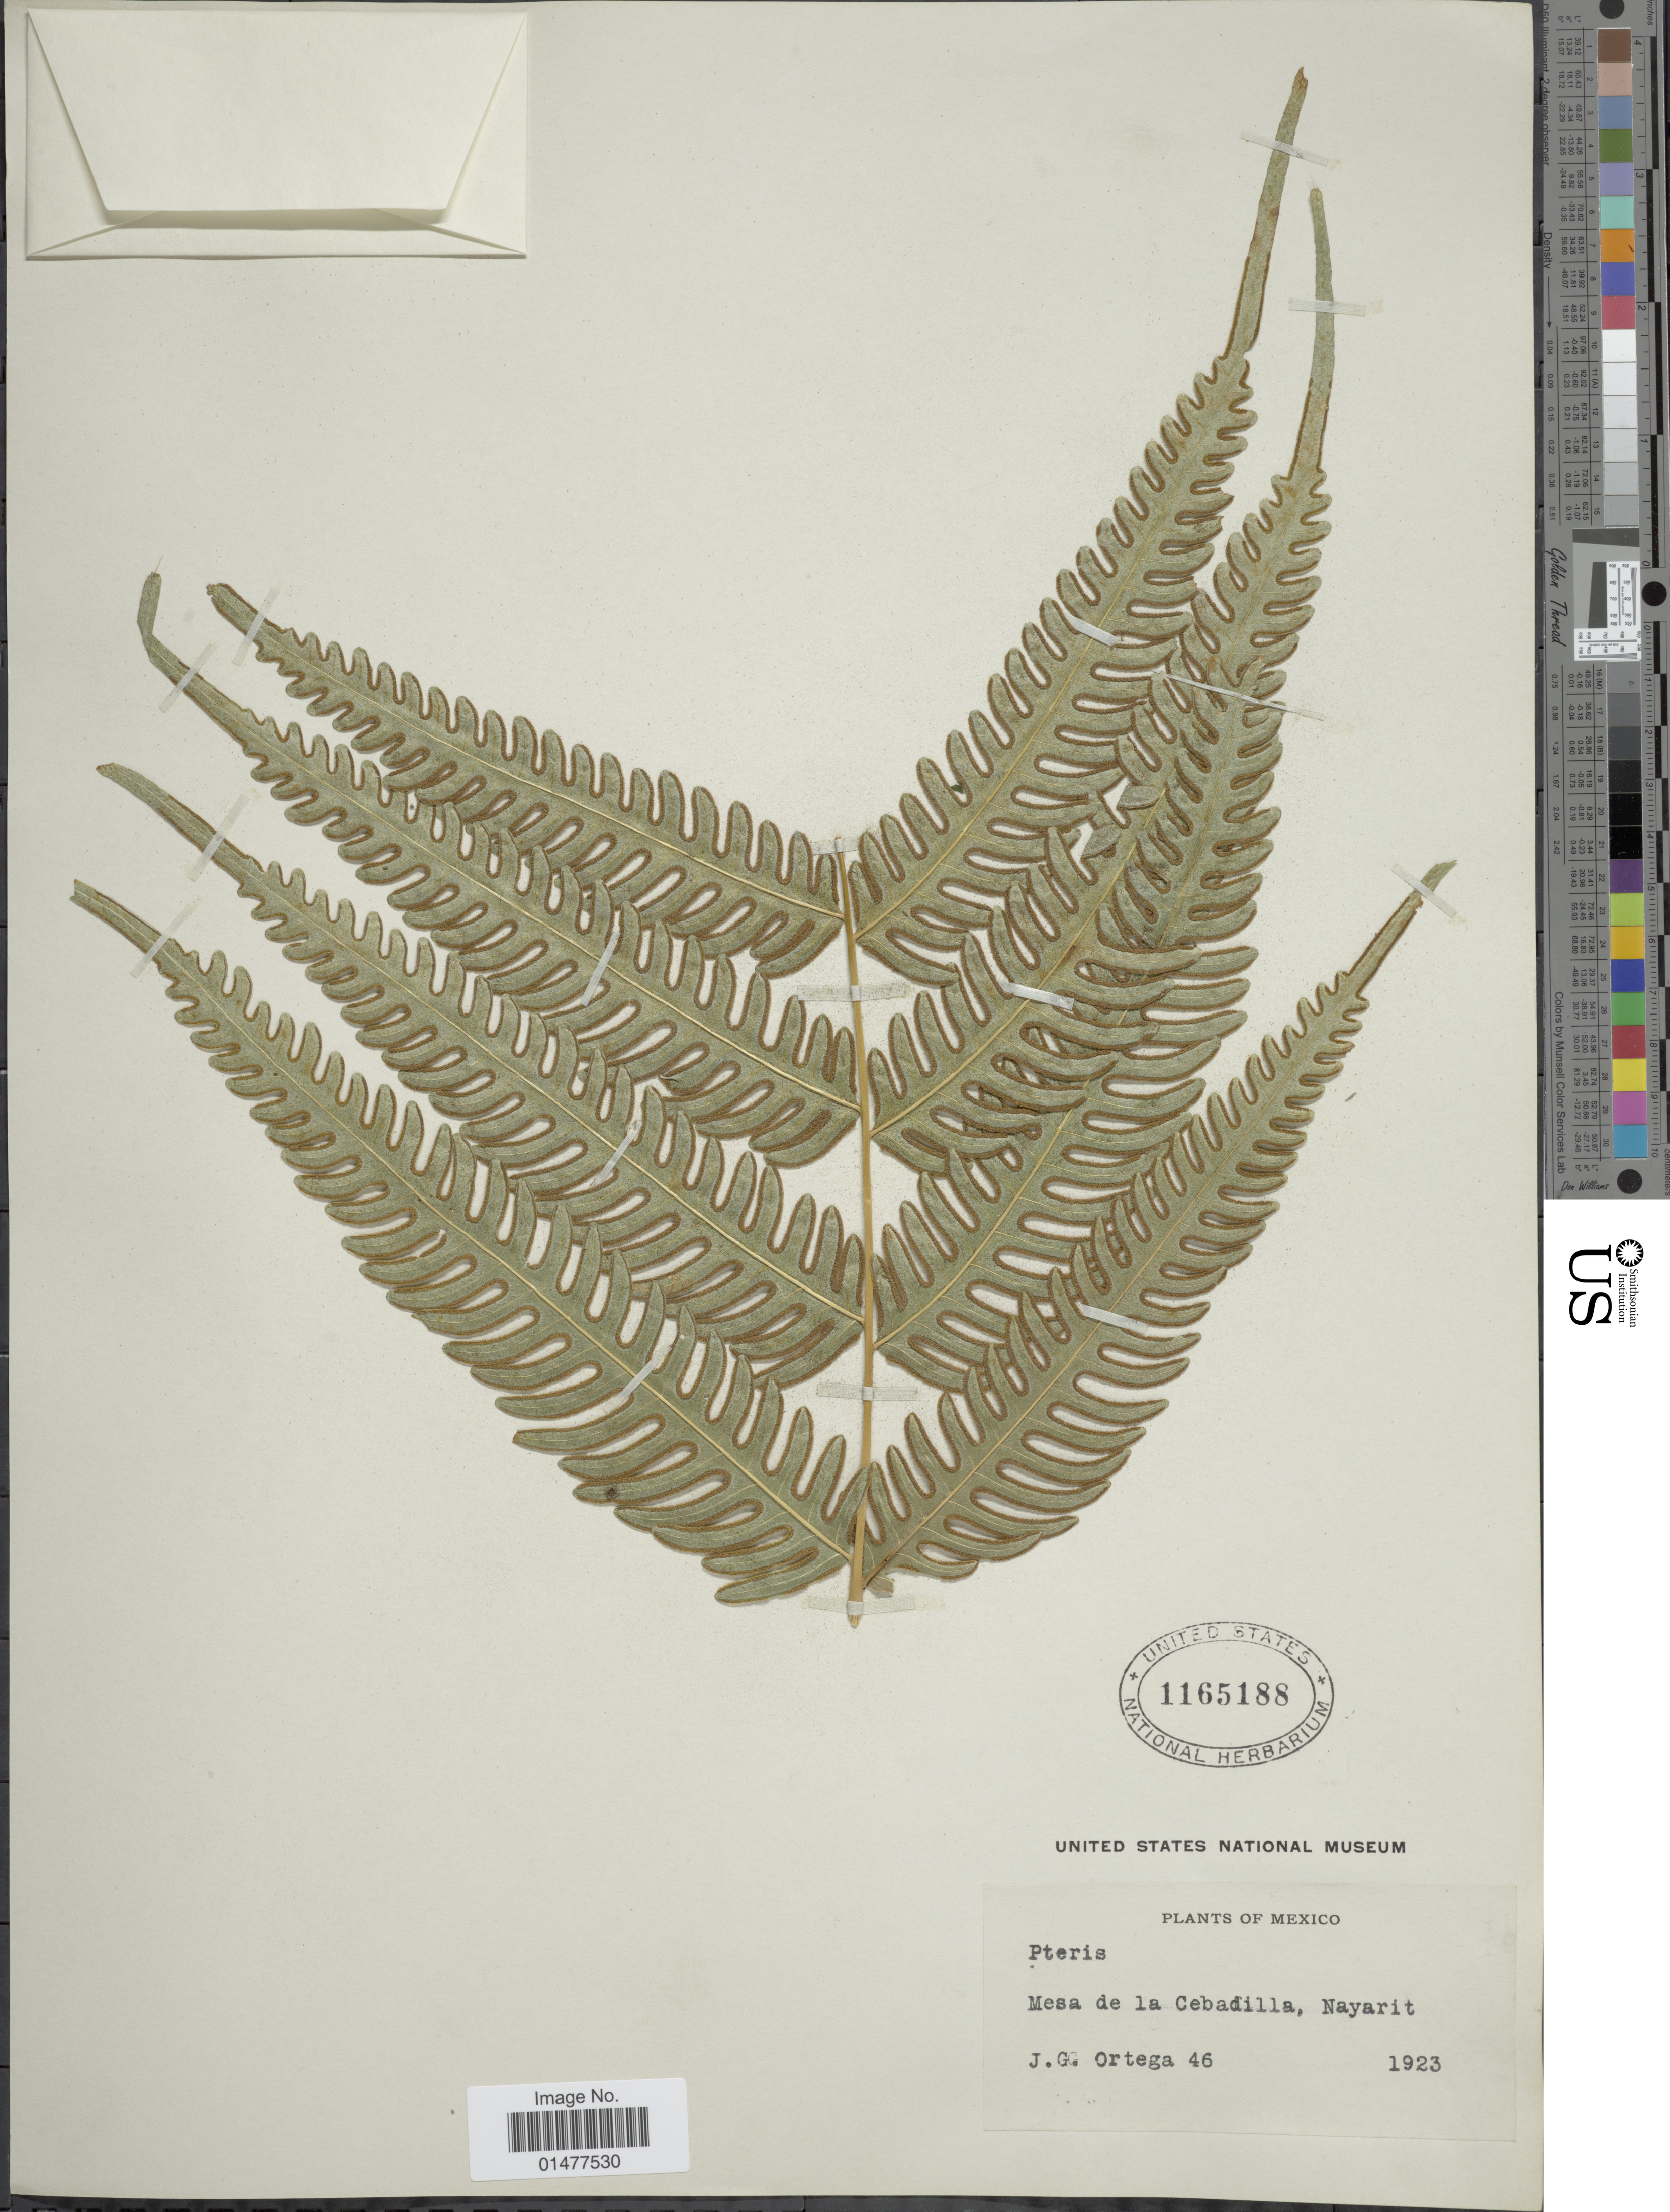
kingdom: Plantae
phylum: Tracheophyta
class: Polypodiopsida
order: Polypodiales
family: Pteridaceae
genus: Pteris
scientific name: Pteris biaurita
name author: L.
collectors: J. Ortega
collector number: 46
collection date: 1923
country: Mexico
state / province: Nayarit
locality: Mesa de la Cebadilla.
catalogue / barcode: US 1165188